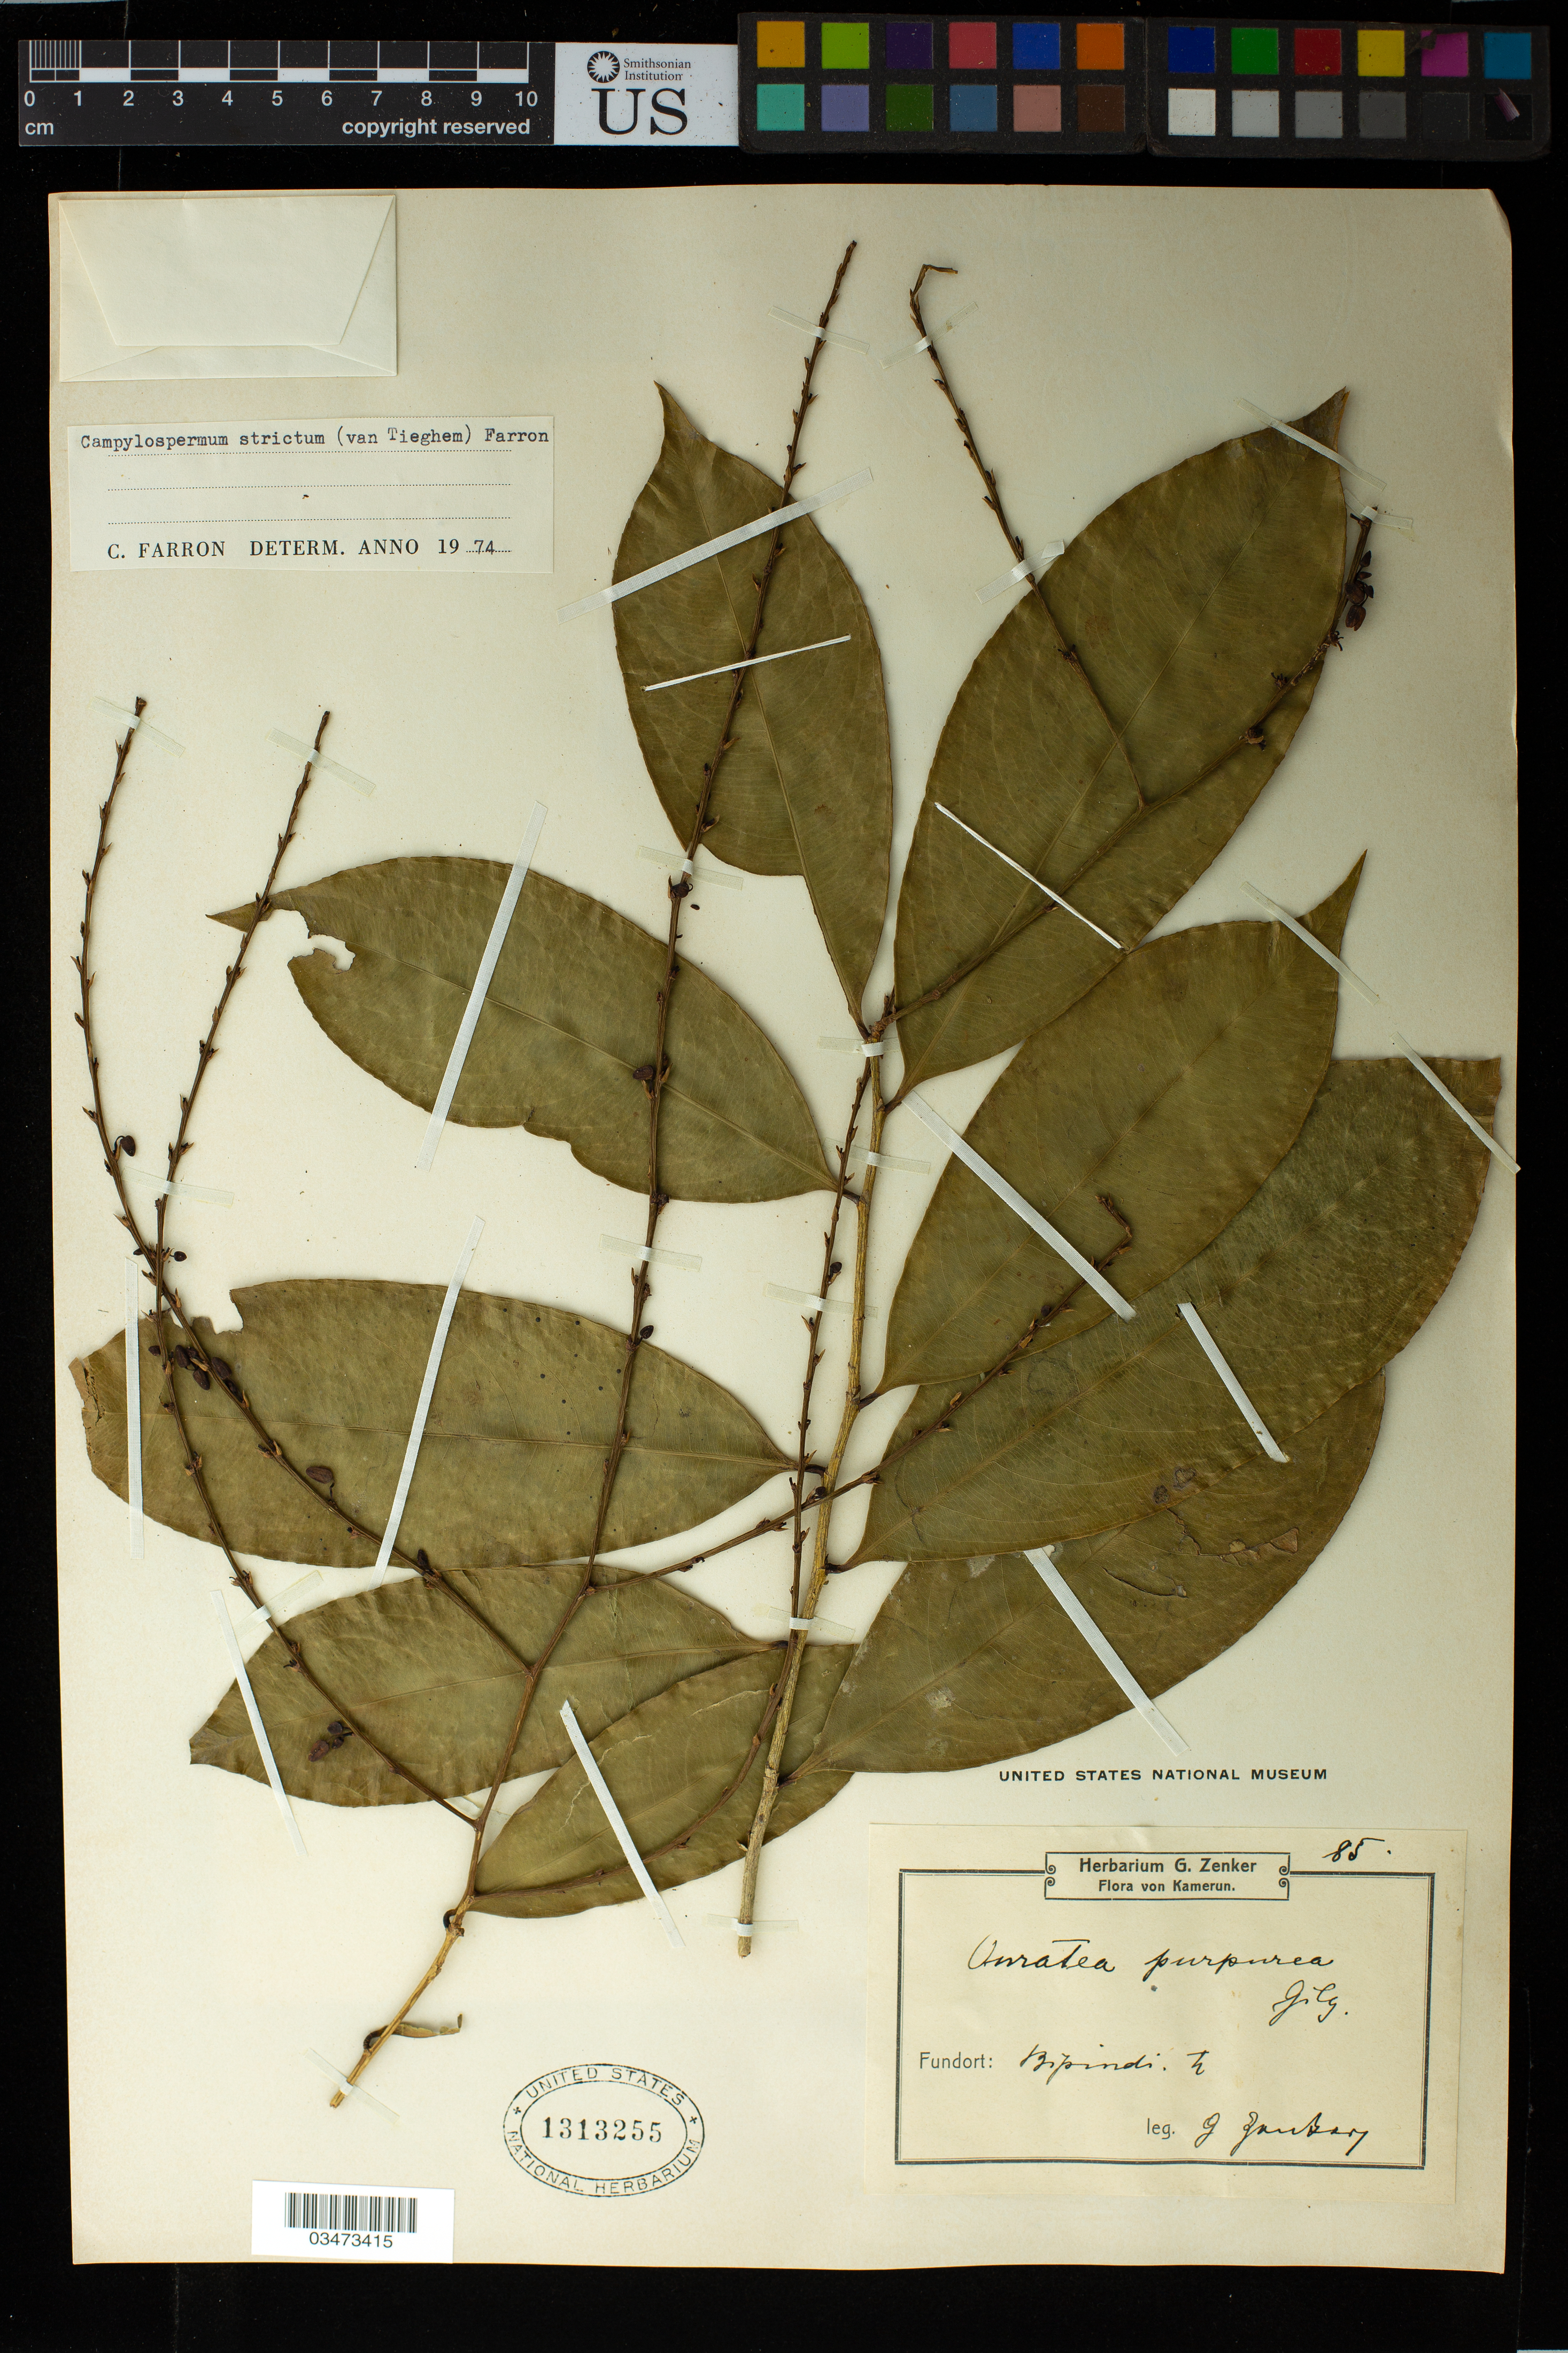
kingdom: Plantae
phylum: Tracheophyta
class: Magnoliopsida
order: Malpighiales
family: Ochnaceae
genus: Campylospermum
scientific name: Campylospermum strictum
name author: (Tiegh.) Farron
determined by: Farron, Claude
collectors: G. A. Zenker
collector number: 85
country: Cameroon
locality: Bipindi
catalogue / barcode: US 1313255